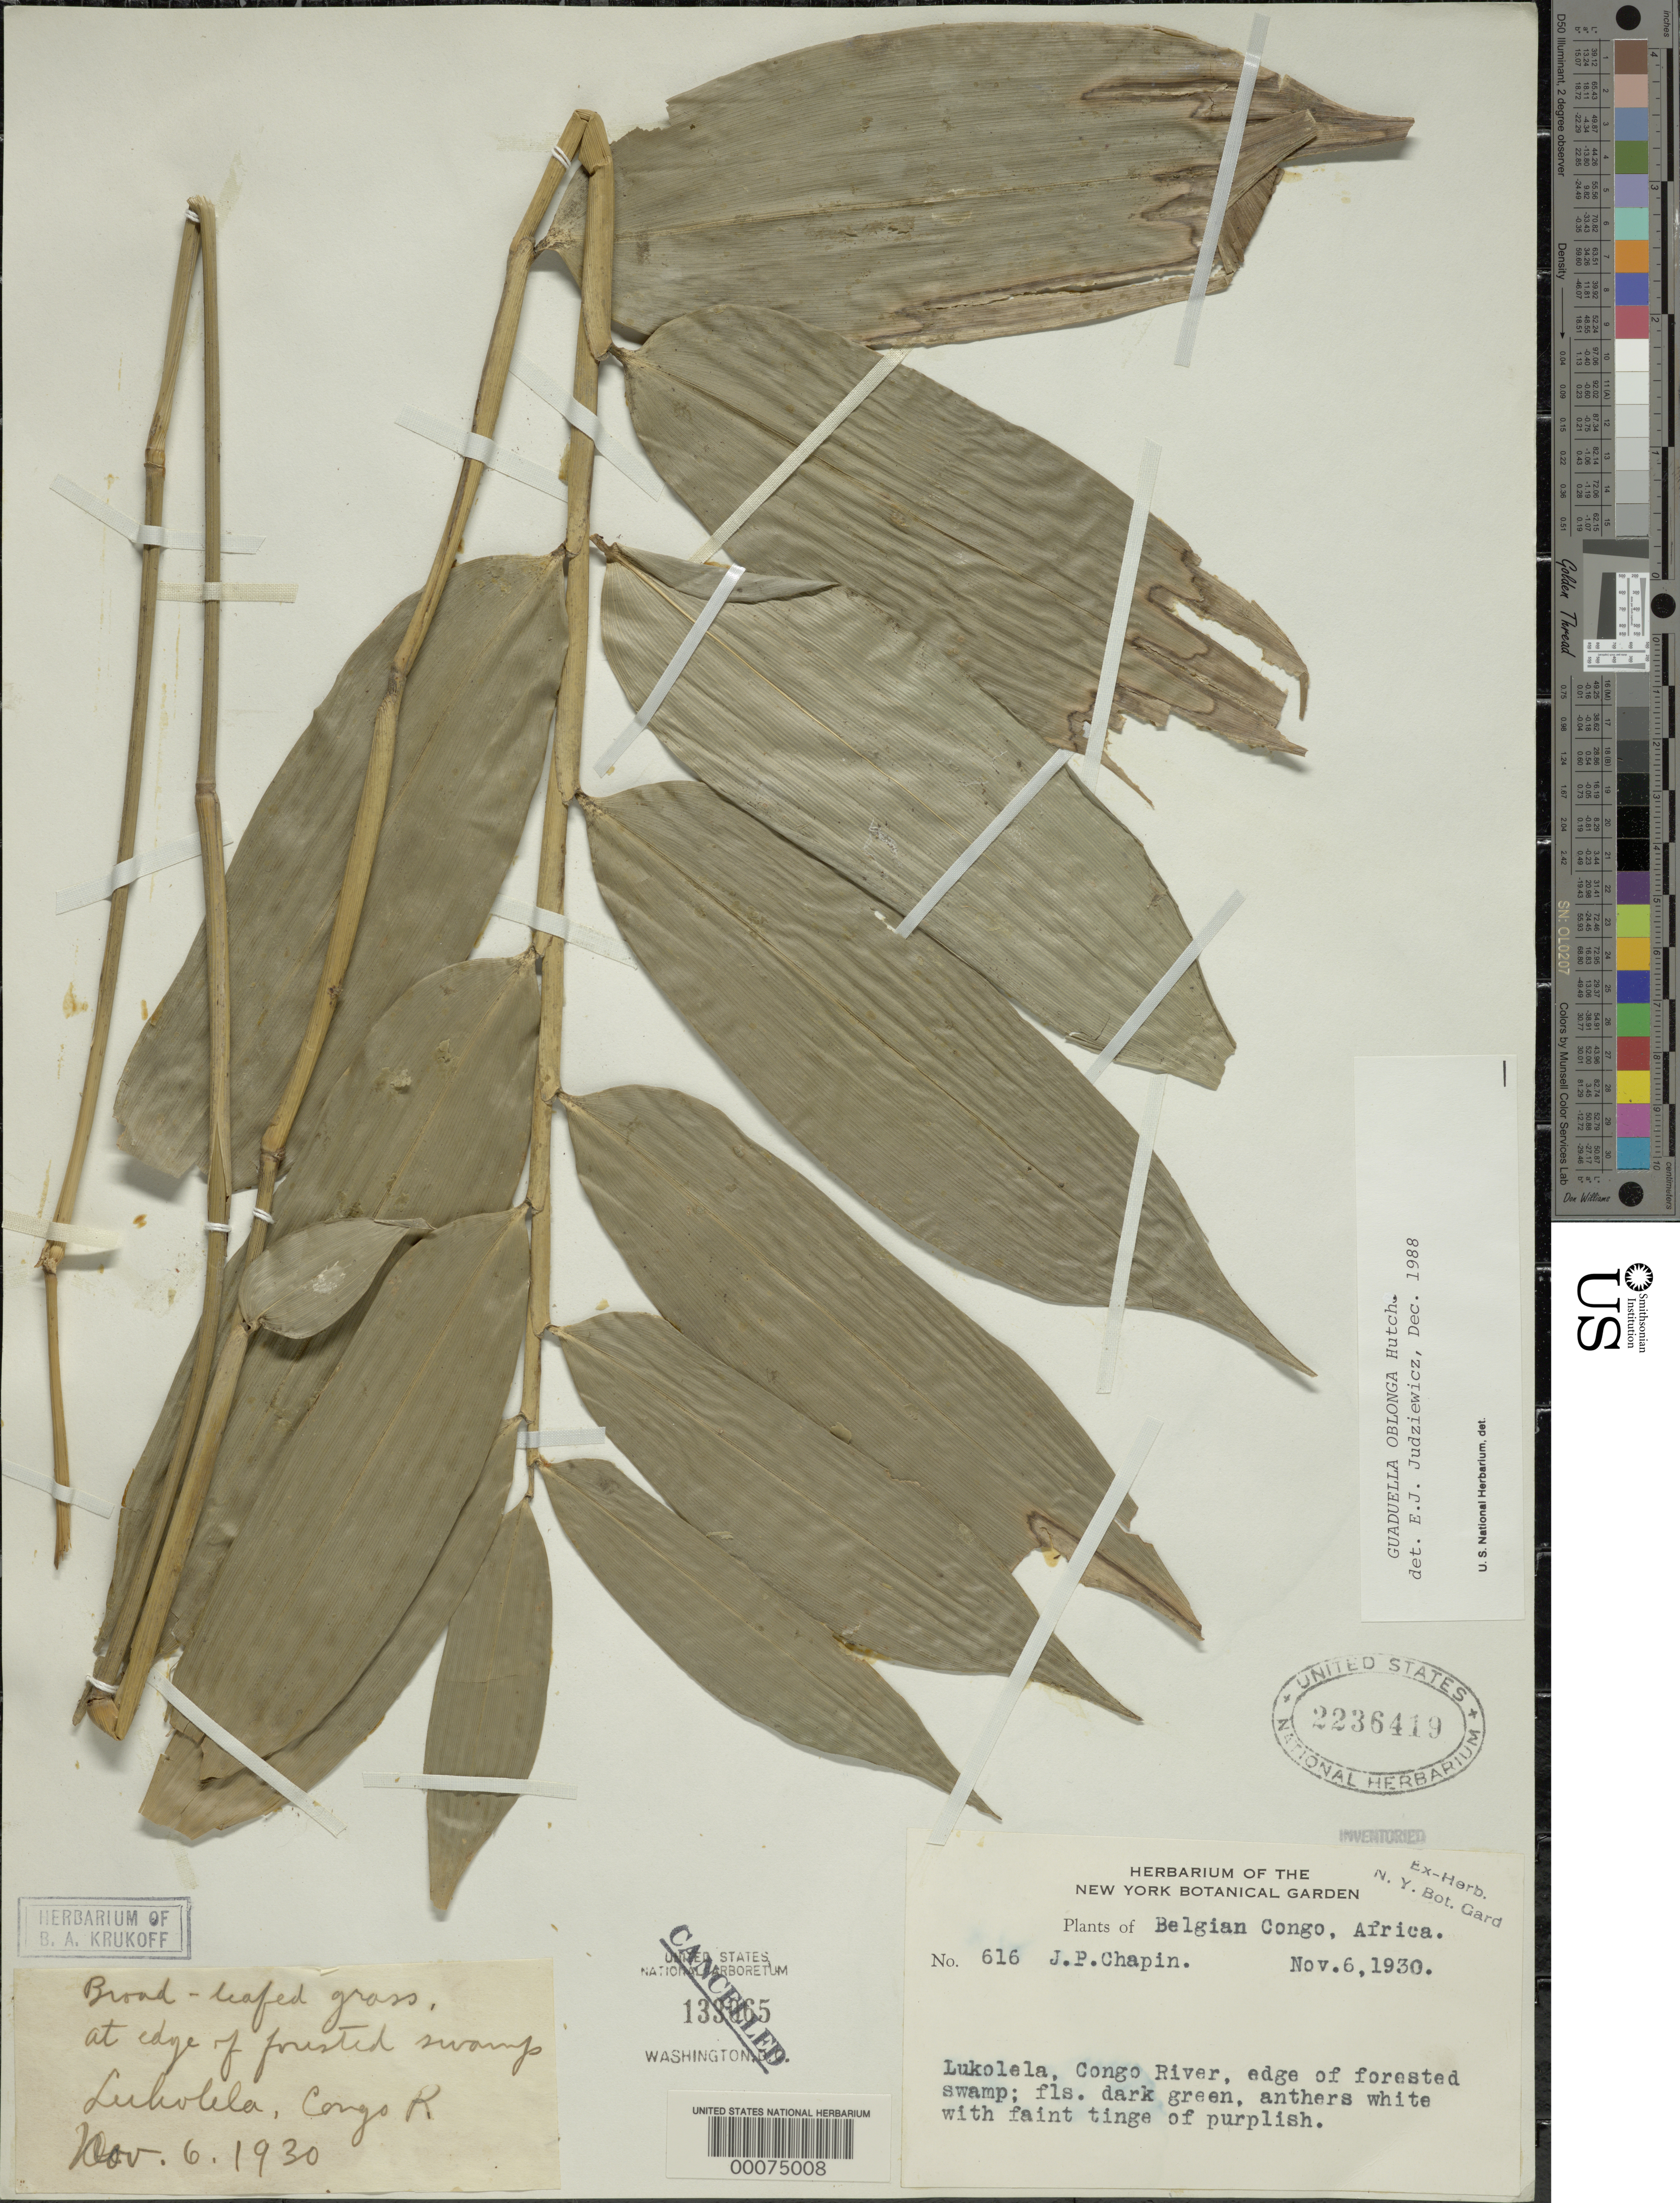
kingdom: Plantae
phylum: Tracheophyta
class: Liliopsida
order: Poales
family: Poaceae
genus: Guaduella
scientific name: Guaduella oblonga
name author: Hutch.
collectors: J. Chapin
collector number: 616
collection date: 1930-11-06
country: Congo, Democratic Republic of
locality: Beglian Congo, Africa, Lukolela, Congo River; edge of forested swamp.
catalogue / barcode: US 2236419